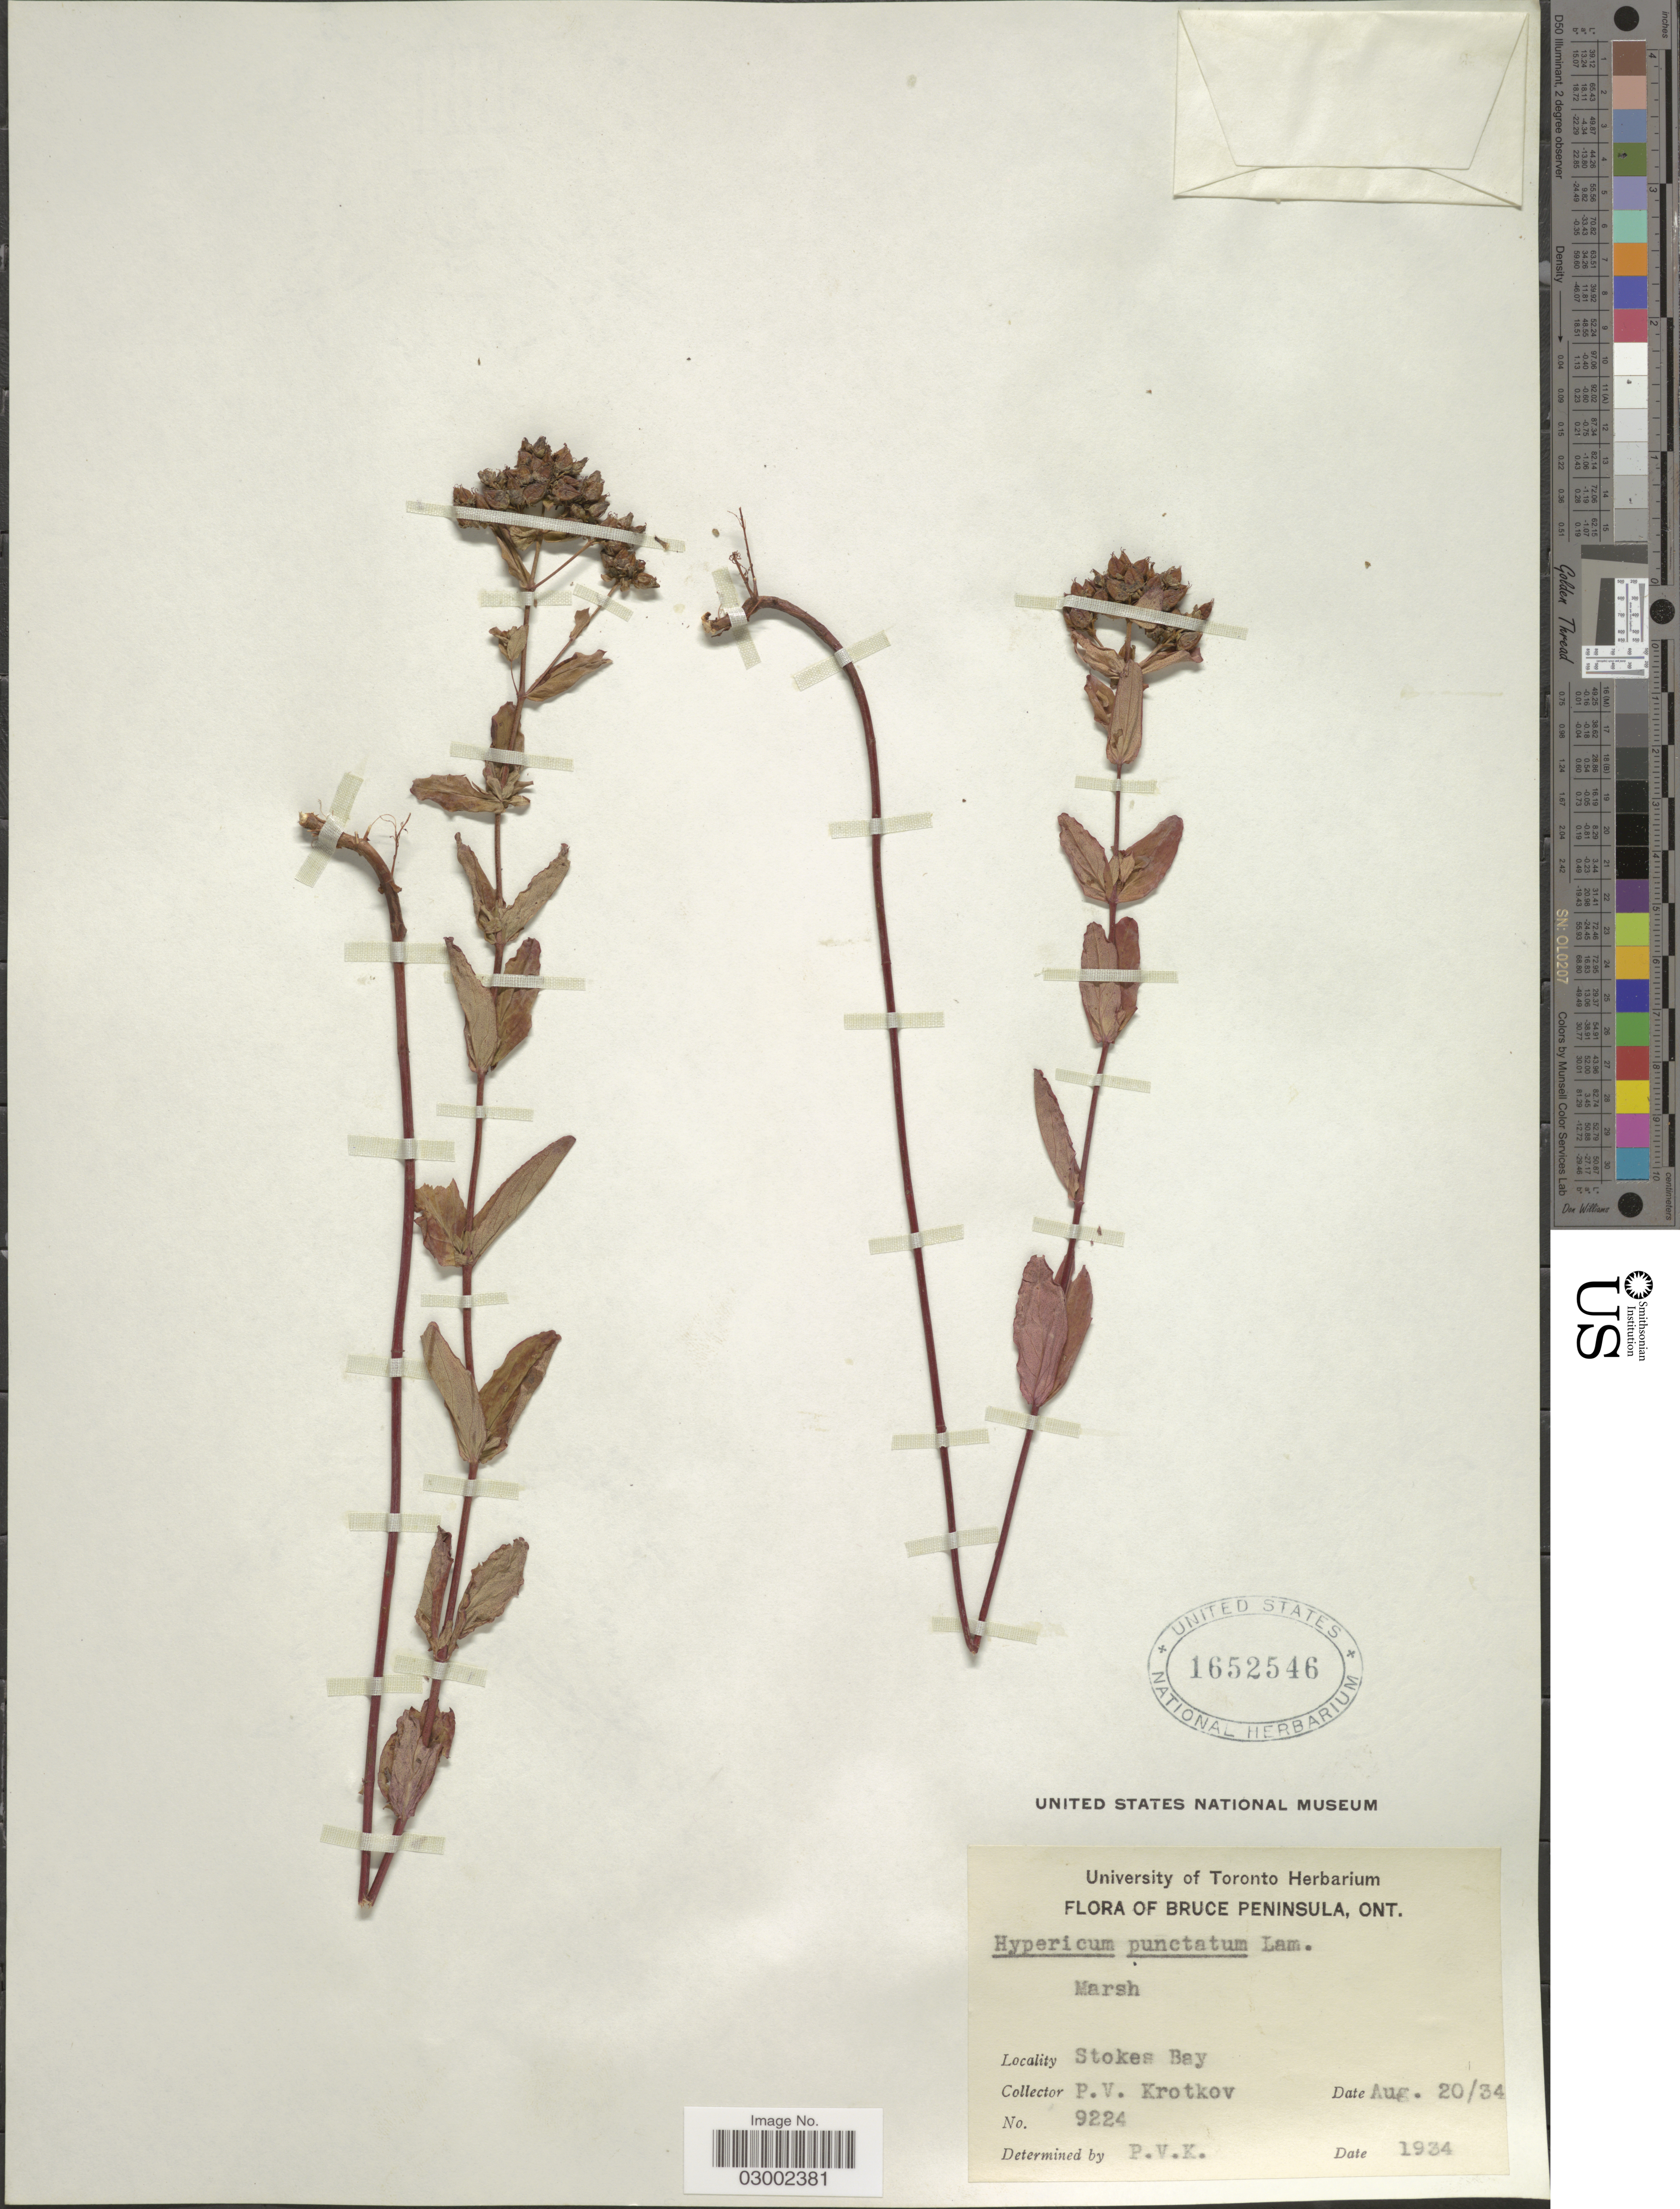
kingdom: Plantae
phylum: Tracheophyta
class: Magnoliopsida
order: Malpighiales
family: Hypericaceae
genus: Hypericum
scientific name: Hypericum punctatum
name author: Lam.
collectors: P. V. Krotkov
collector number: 9224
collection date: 1934-08-20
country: Canada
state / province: Ontario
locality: Bruce Peninsula, Ont. Stokes Bay.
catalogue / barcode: US 1652546